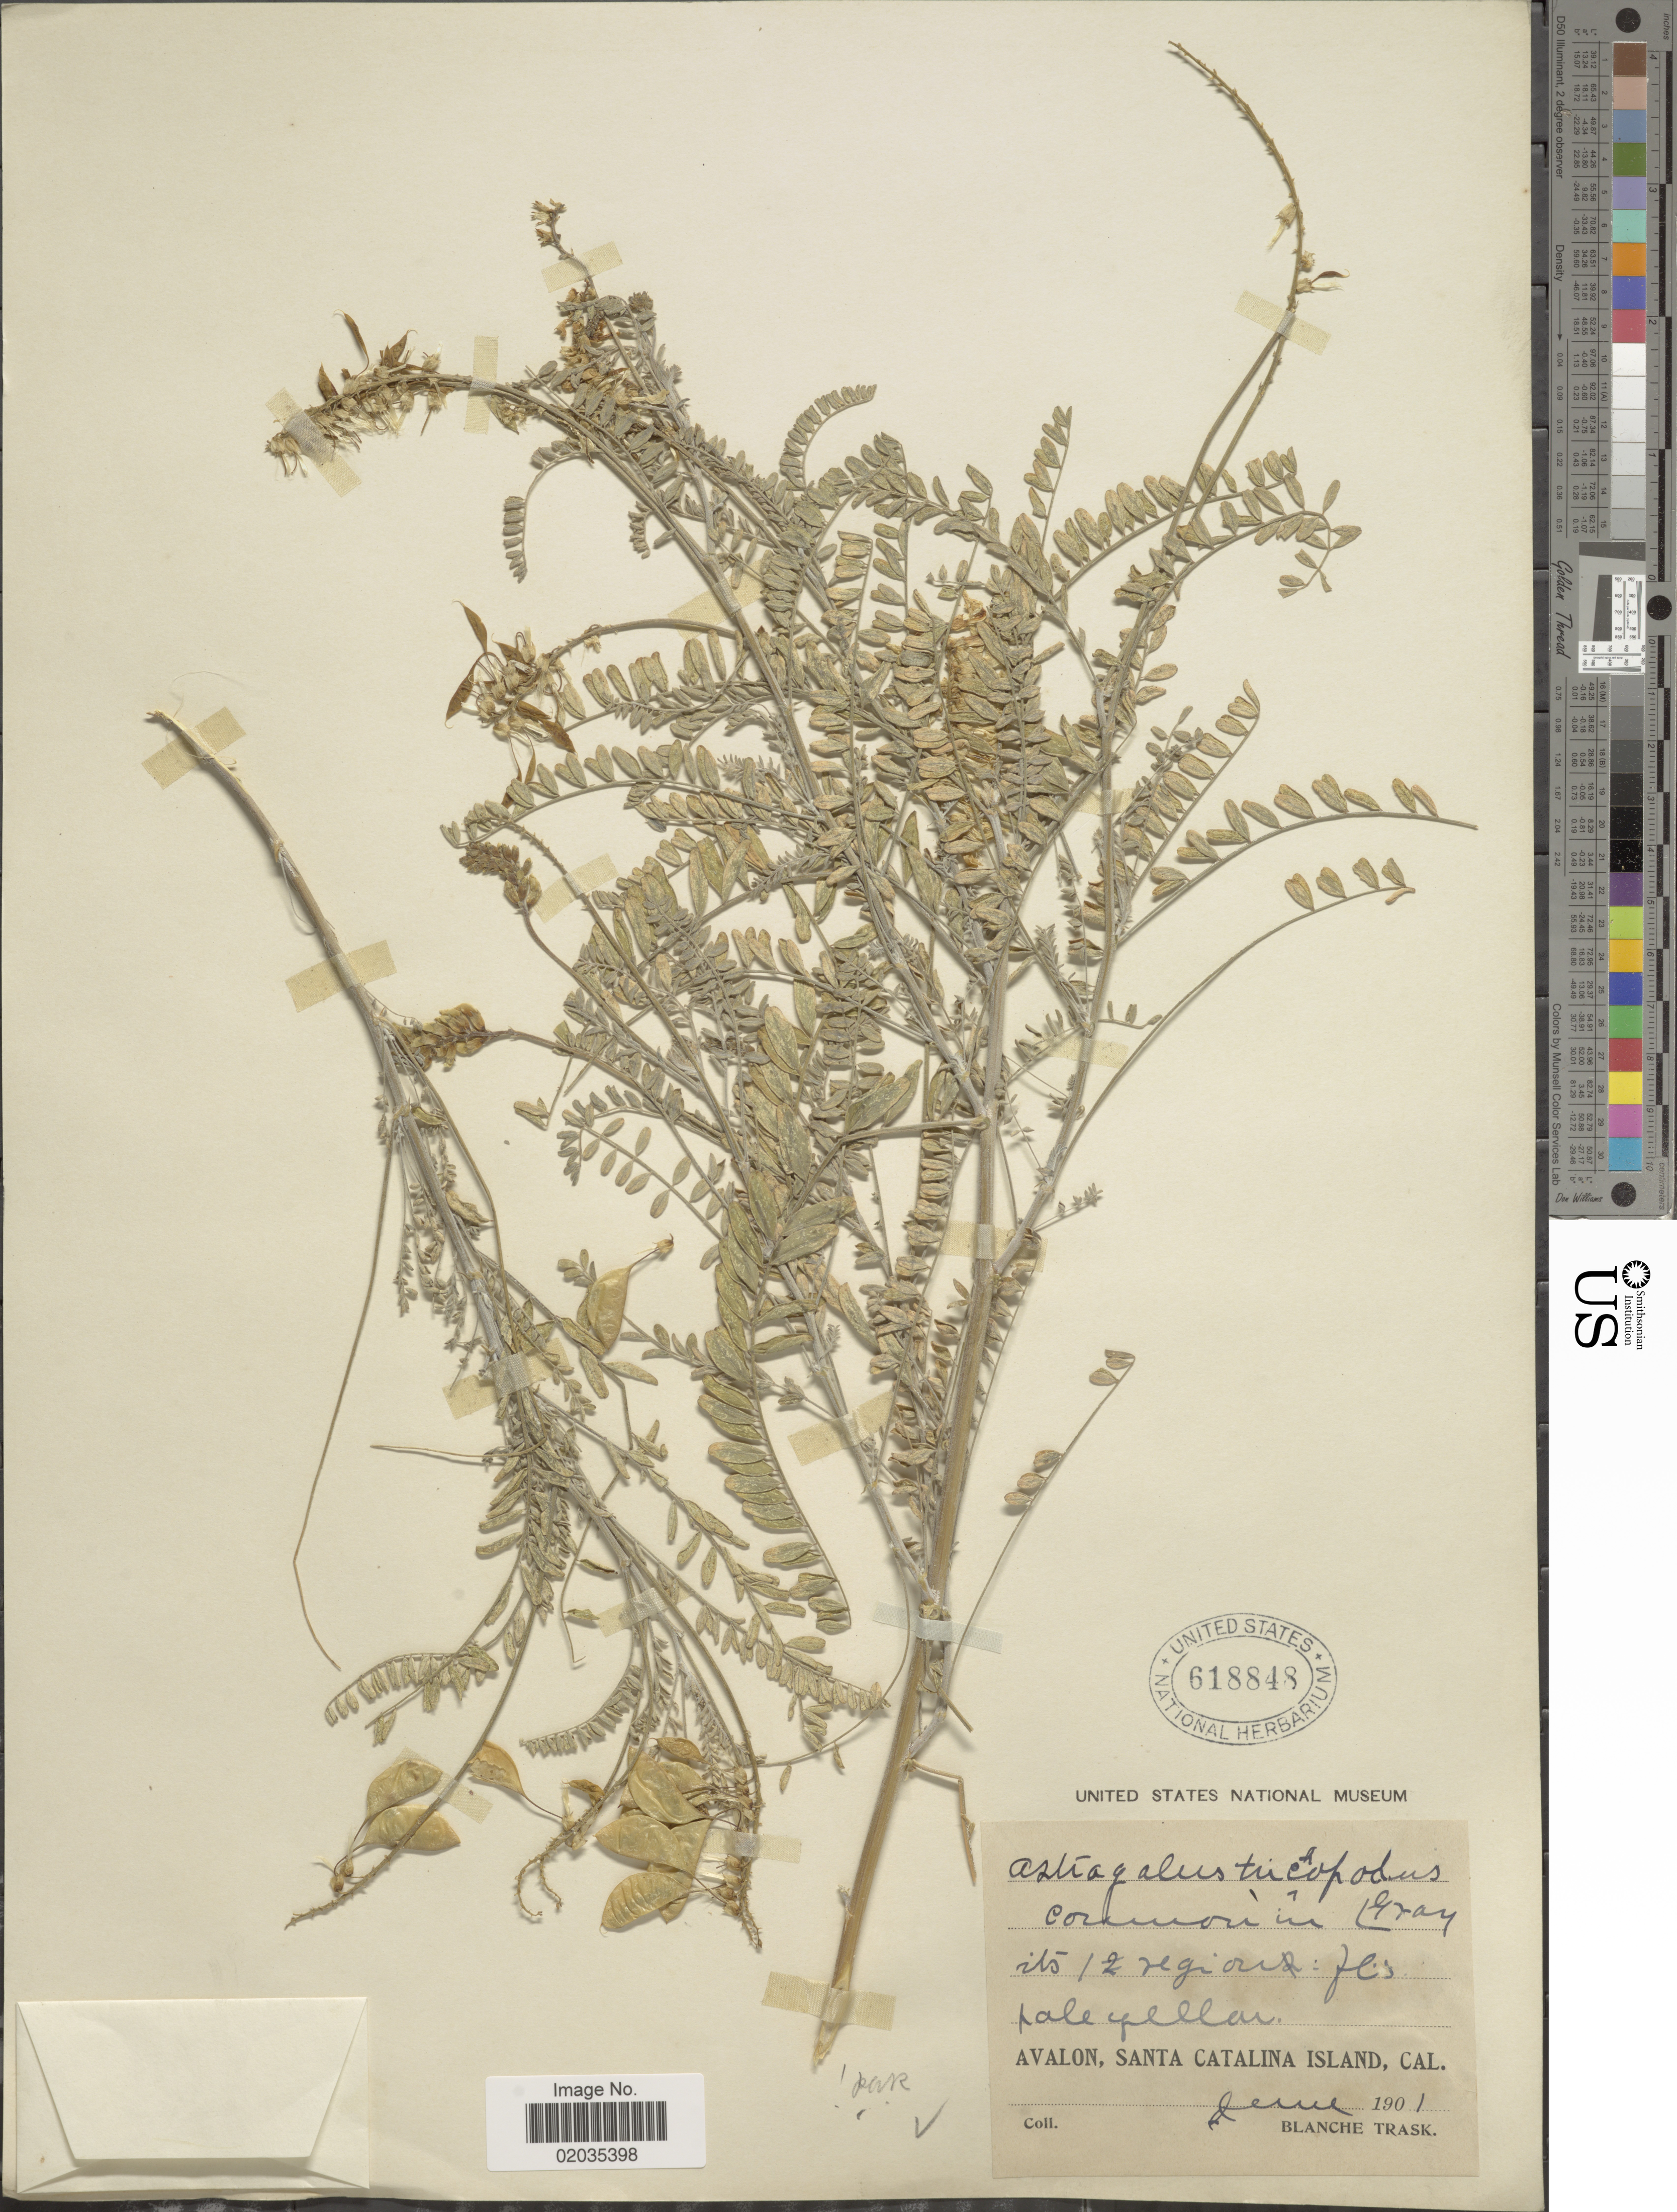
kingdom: Plantae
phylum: Tracheophyta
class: Magnoliopsida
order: Fabales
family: Fabaceae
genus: Astragalus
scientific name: Astragalus trichopodus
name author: (Nutt.) A. Gray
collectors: B. Trask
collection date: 1901-06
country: United States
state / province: California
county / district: Los Angeles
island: Santa Catalina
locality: Avalon, Santa Catalina Island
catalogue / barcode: US 618848